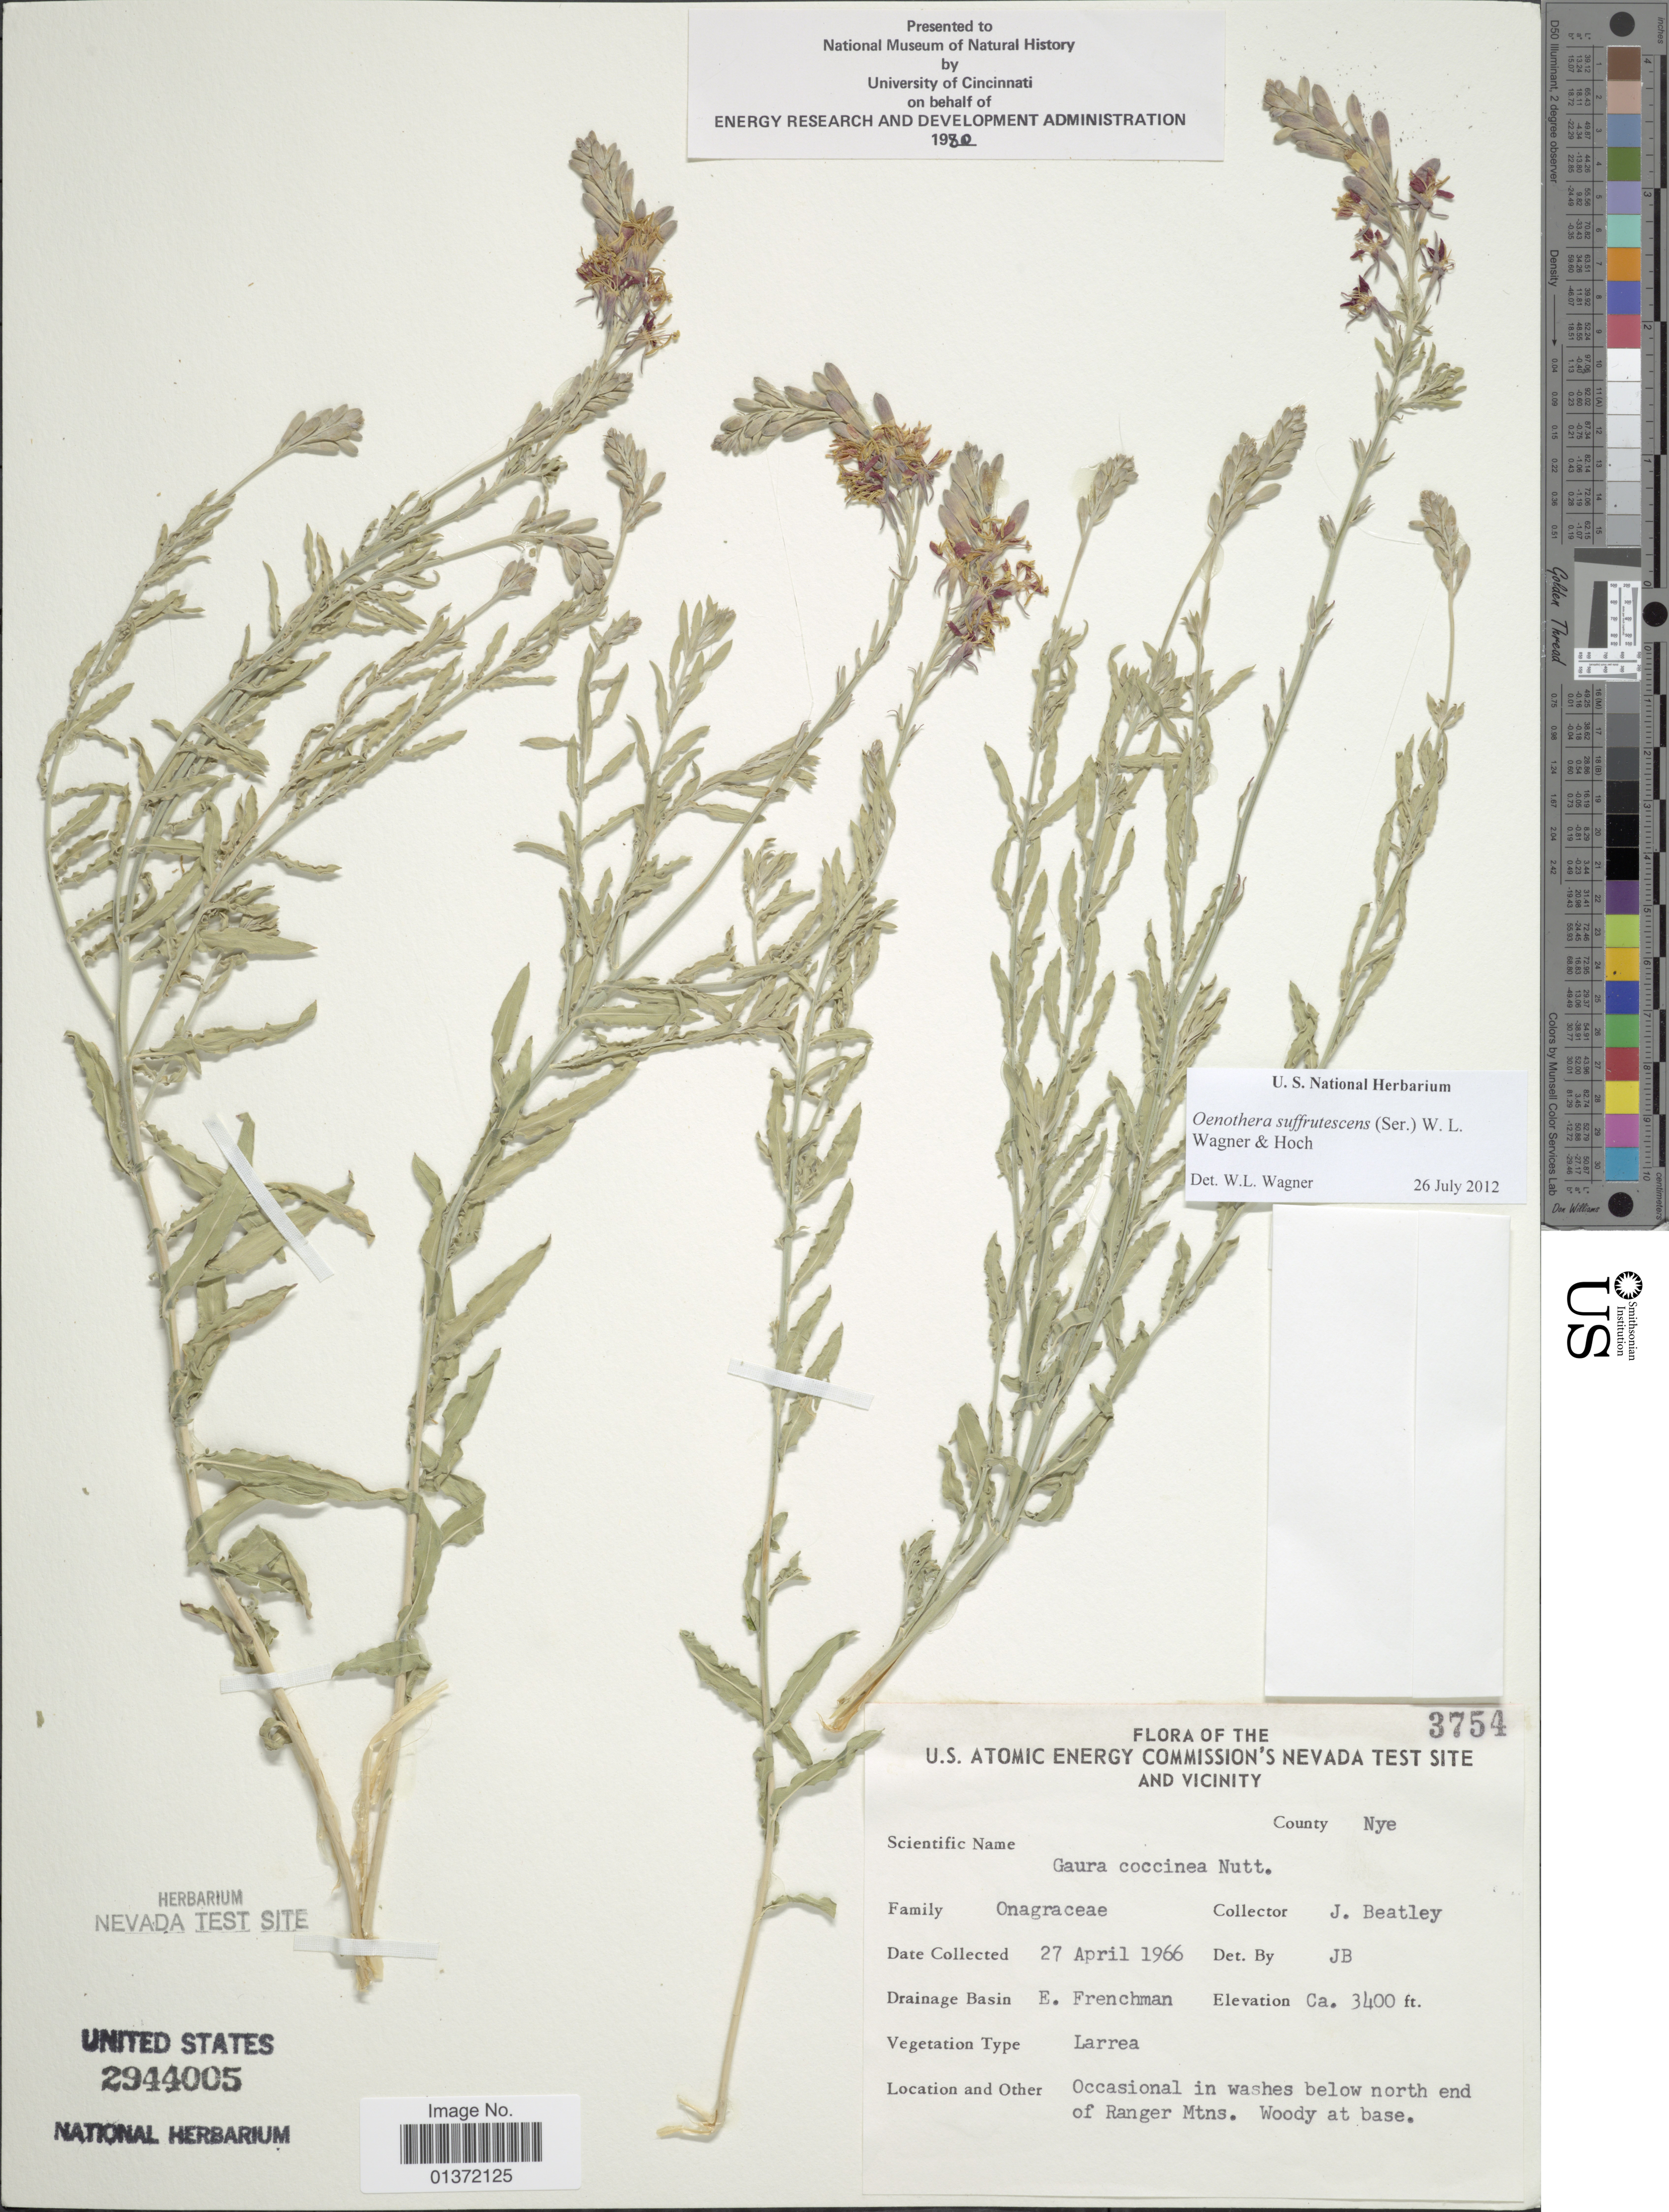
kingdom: Plantae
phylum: Tracheophyta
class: Magnoliopsida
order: Myrtales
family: Onagraceae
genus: Oenothera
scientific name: Oenothera suffrutescens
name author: (Ser.) W.L. Wagner & Hoch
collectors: J. C. Beatley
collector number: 3754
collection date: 1966-04-27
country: United States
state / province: Nevada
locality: U.S. Atomic energy commission's Nevada Test Site and vicinity, county Nye, below north end of Ranger mtns.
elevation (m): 1036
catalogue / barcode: US 2944005